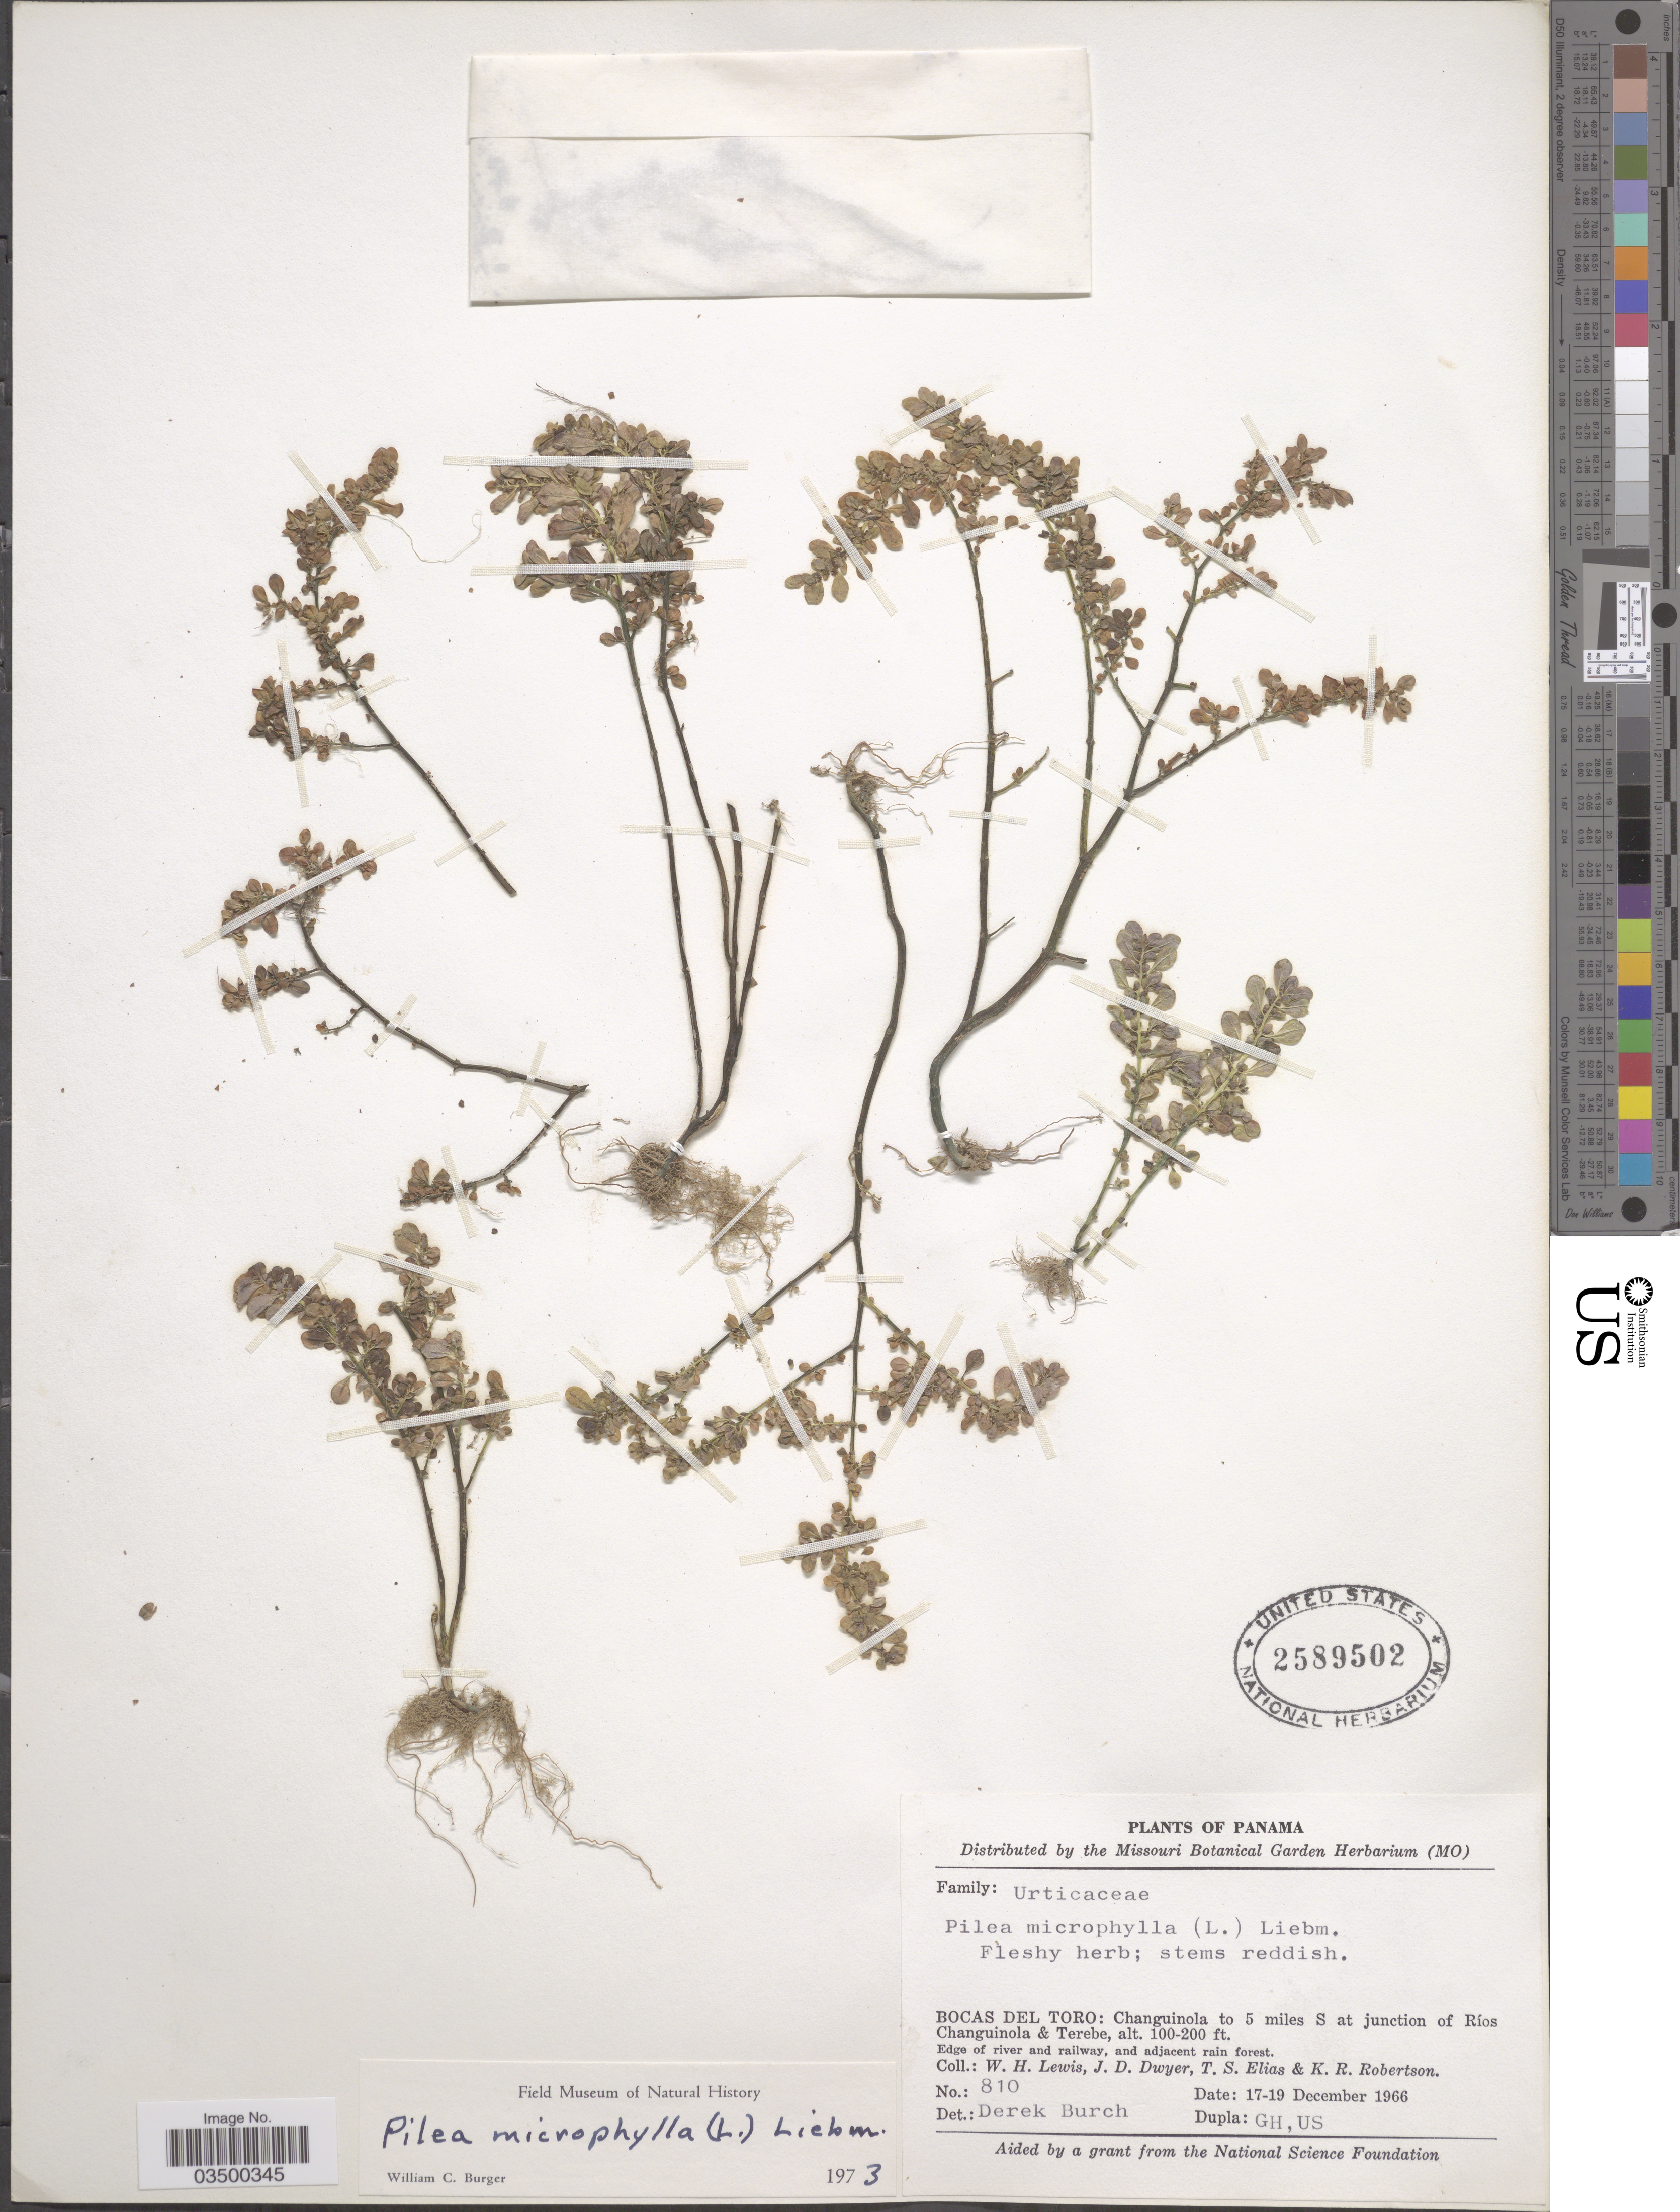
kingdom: Plantae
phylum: Tracheophyta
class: Magnoliopsida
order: Rosales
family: Urticaceae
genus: Pilea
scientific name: Pilea microphylla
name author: (L.) Liebm.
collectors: W. H. Lewis, J. D. Dwyer, T. S. Elias & K. Robertson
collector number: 810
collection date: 1966-12-17/1966-12-19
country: Panama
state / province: Bocas del Toro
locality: Changuinola to 5 miles S at junction of Ríos Changuinola & Terebe.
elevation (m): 30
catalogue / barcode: US 2589502